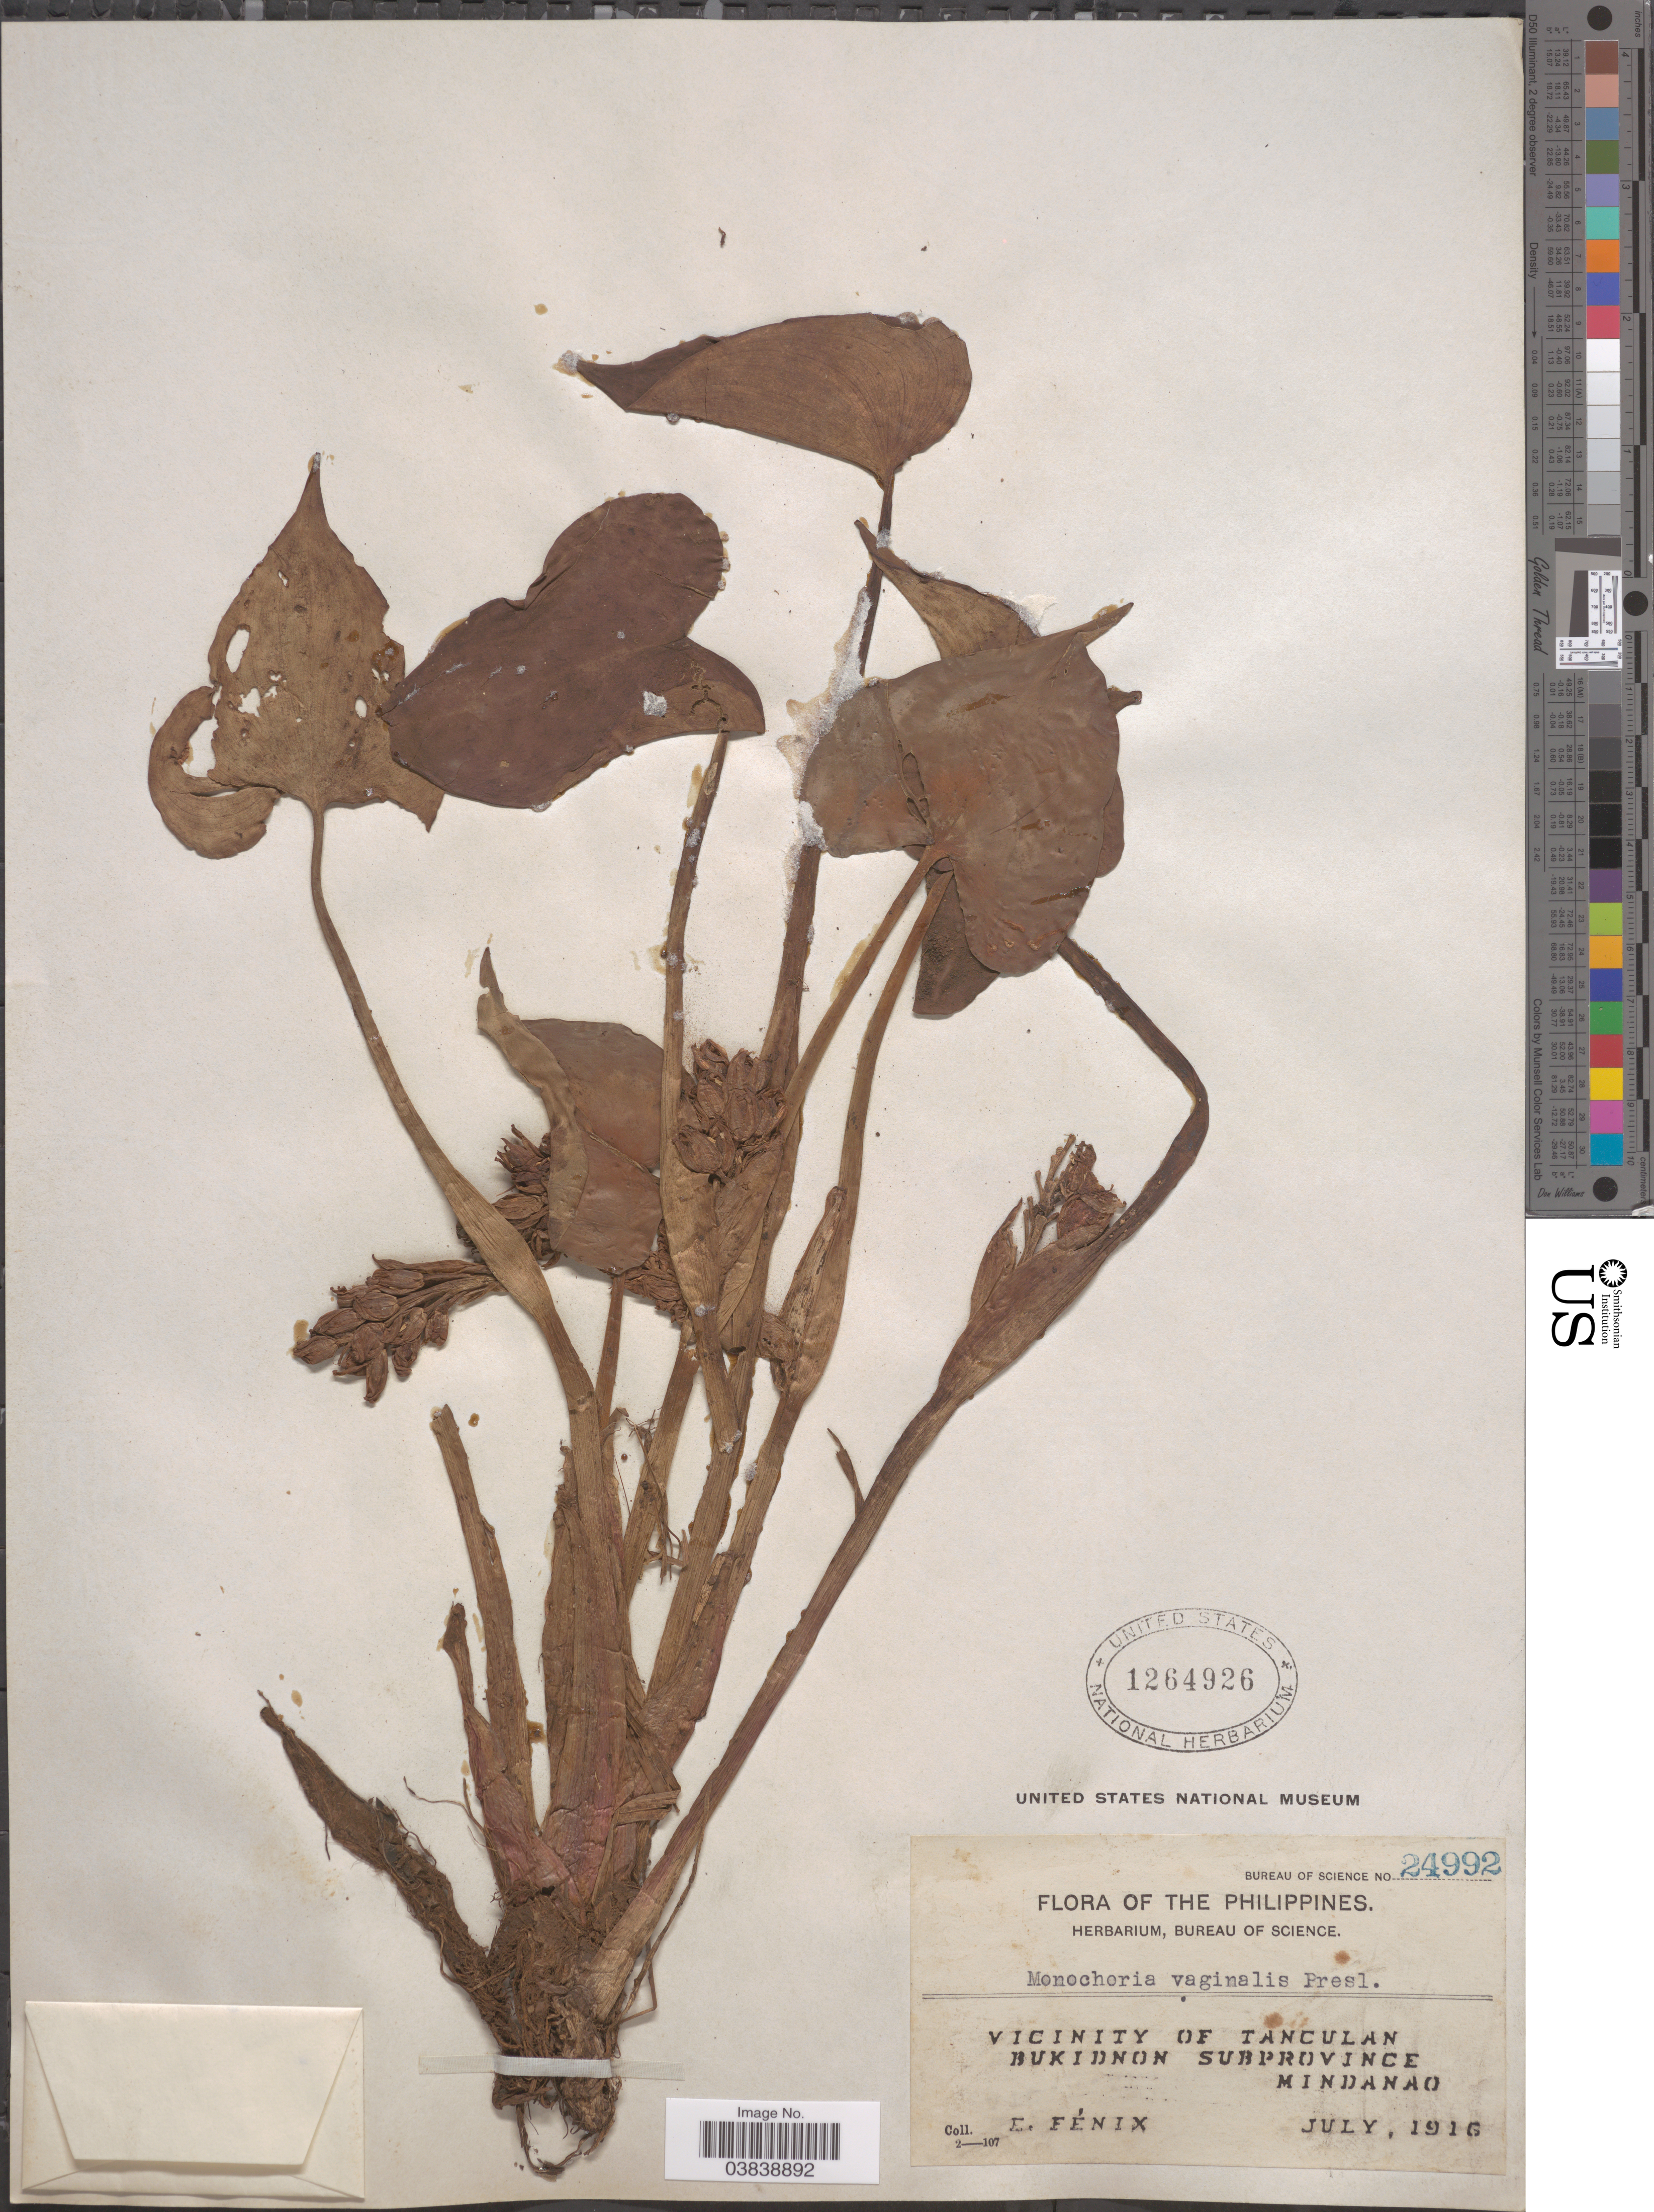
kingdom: Plantae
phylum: Tracheophyta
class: Liliopsida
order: Commelinales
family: Pontederiaceae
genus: Monochoria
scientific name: Monochoria vaginalis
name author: (Burm. f.) C. Presl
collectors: E. Fénix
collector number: Bureau of Science 24992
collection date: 1916-07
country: Philippines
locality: Vicinity of Tanculan. Bukidnon Subprovince. Mindanao.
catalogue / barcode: US 1264926